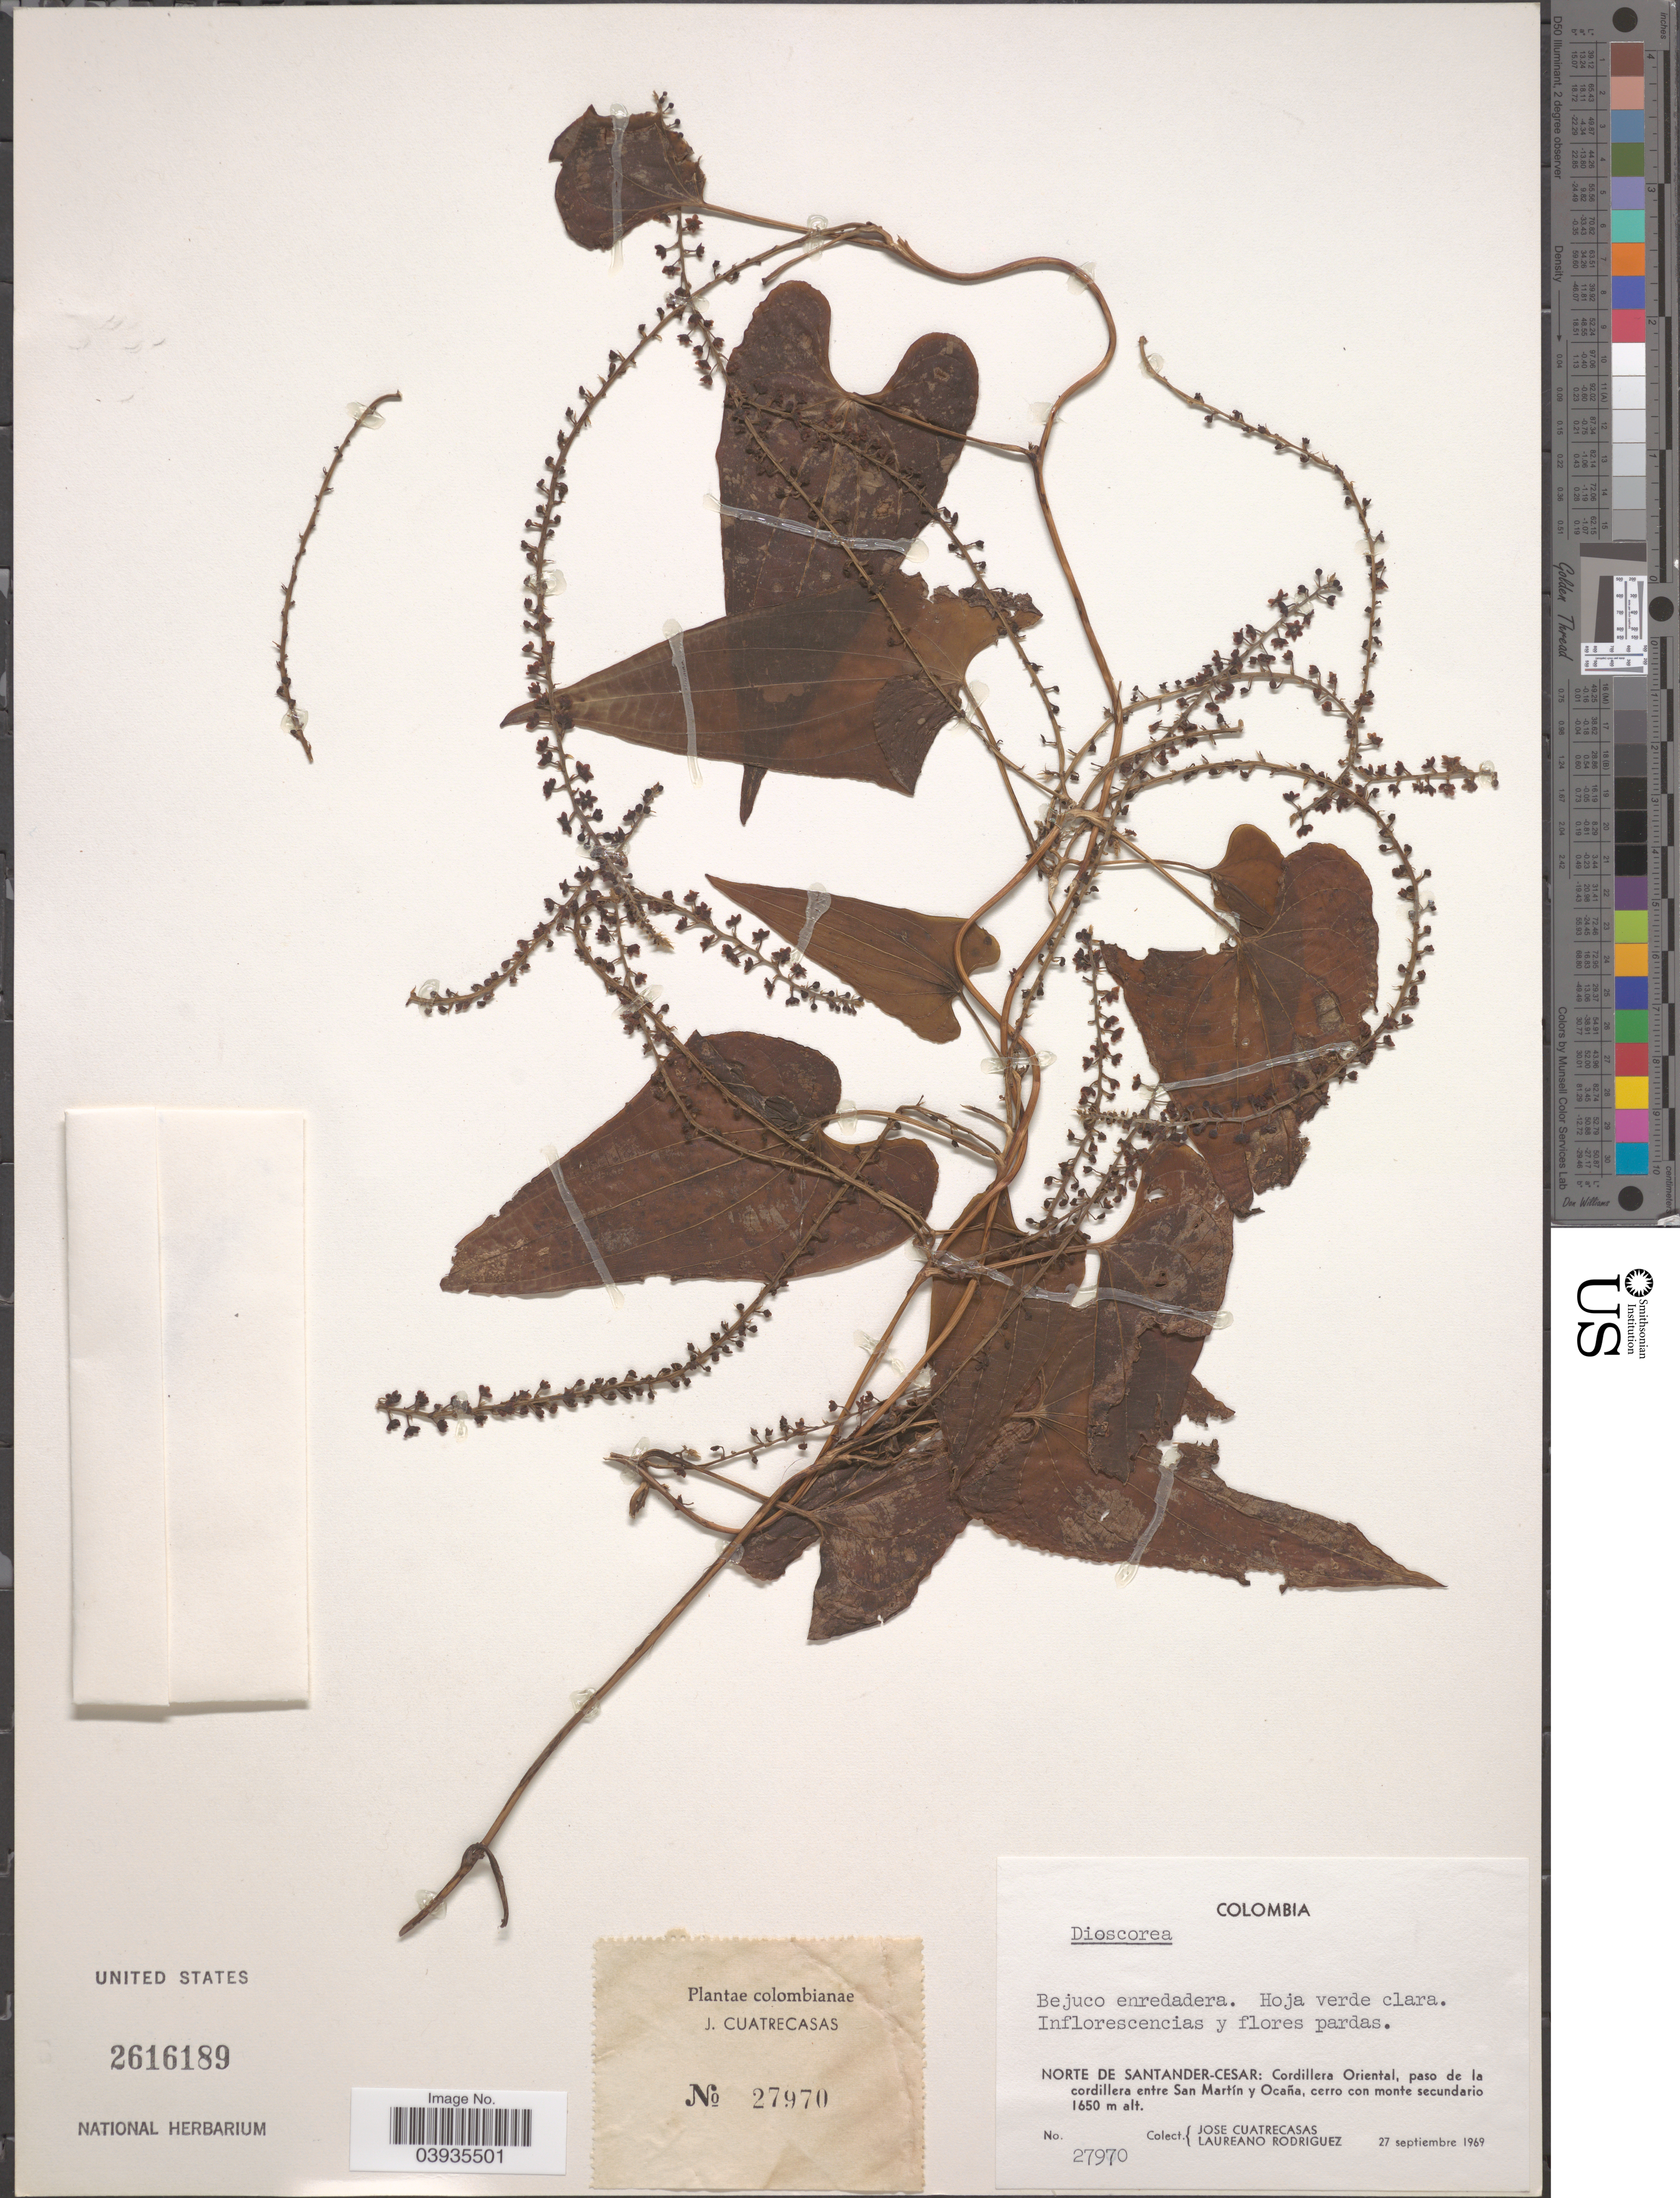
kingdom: Plantae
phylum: Tracheophyta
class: Liliopsida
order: Dioscoreales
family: Dioscoreaceae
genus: Dioscorea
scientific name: Dioscorea sp.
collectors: J. Cuatrecasas & L. Rodriguez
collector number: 27970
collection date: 1969-09-27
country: Colombia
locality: Norte de Santander-Cesar: Cordillera Oriental, paso de la cordillera entre San Martín y Ocaña, cerro con monte secundario.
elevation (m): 1650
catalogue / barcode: US 2616189